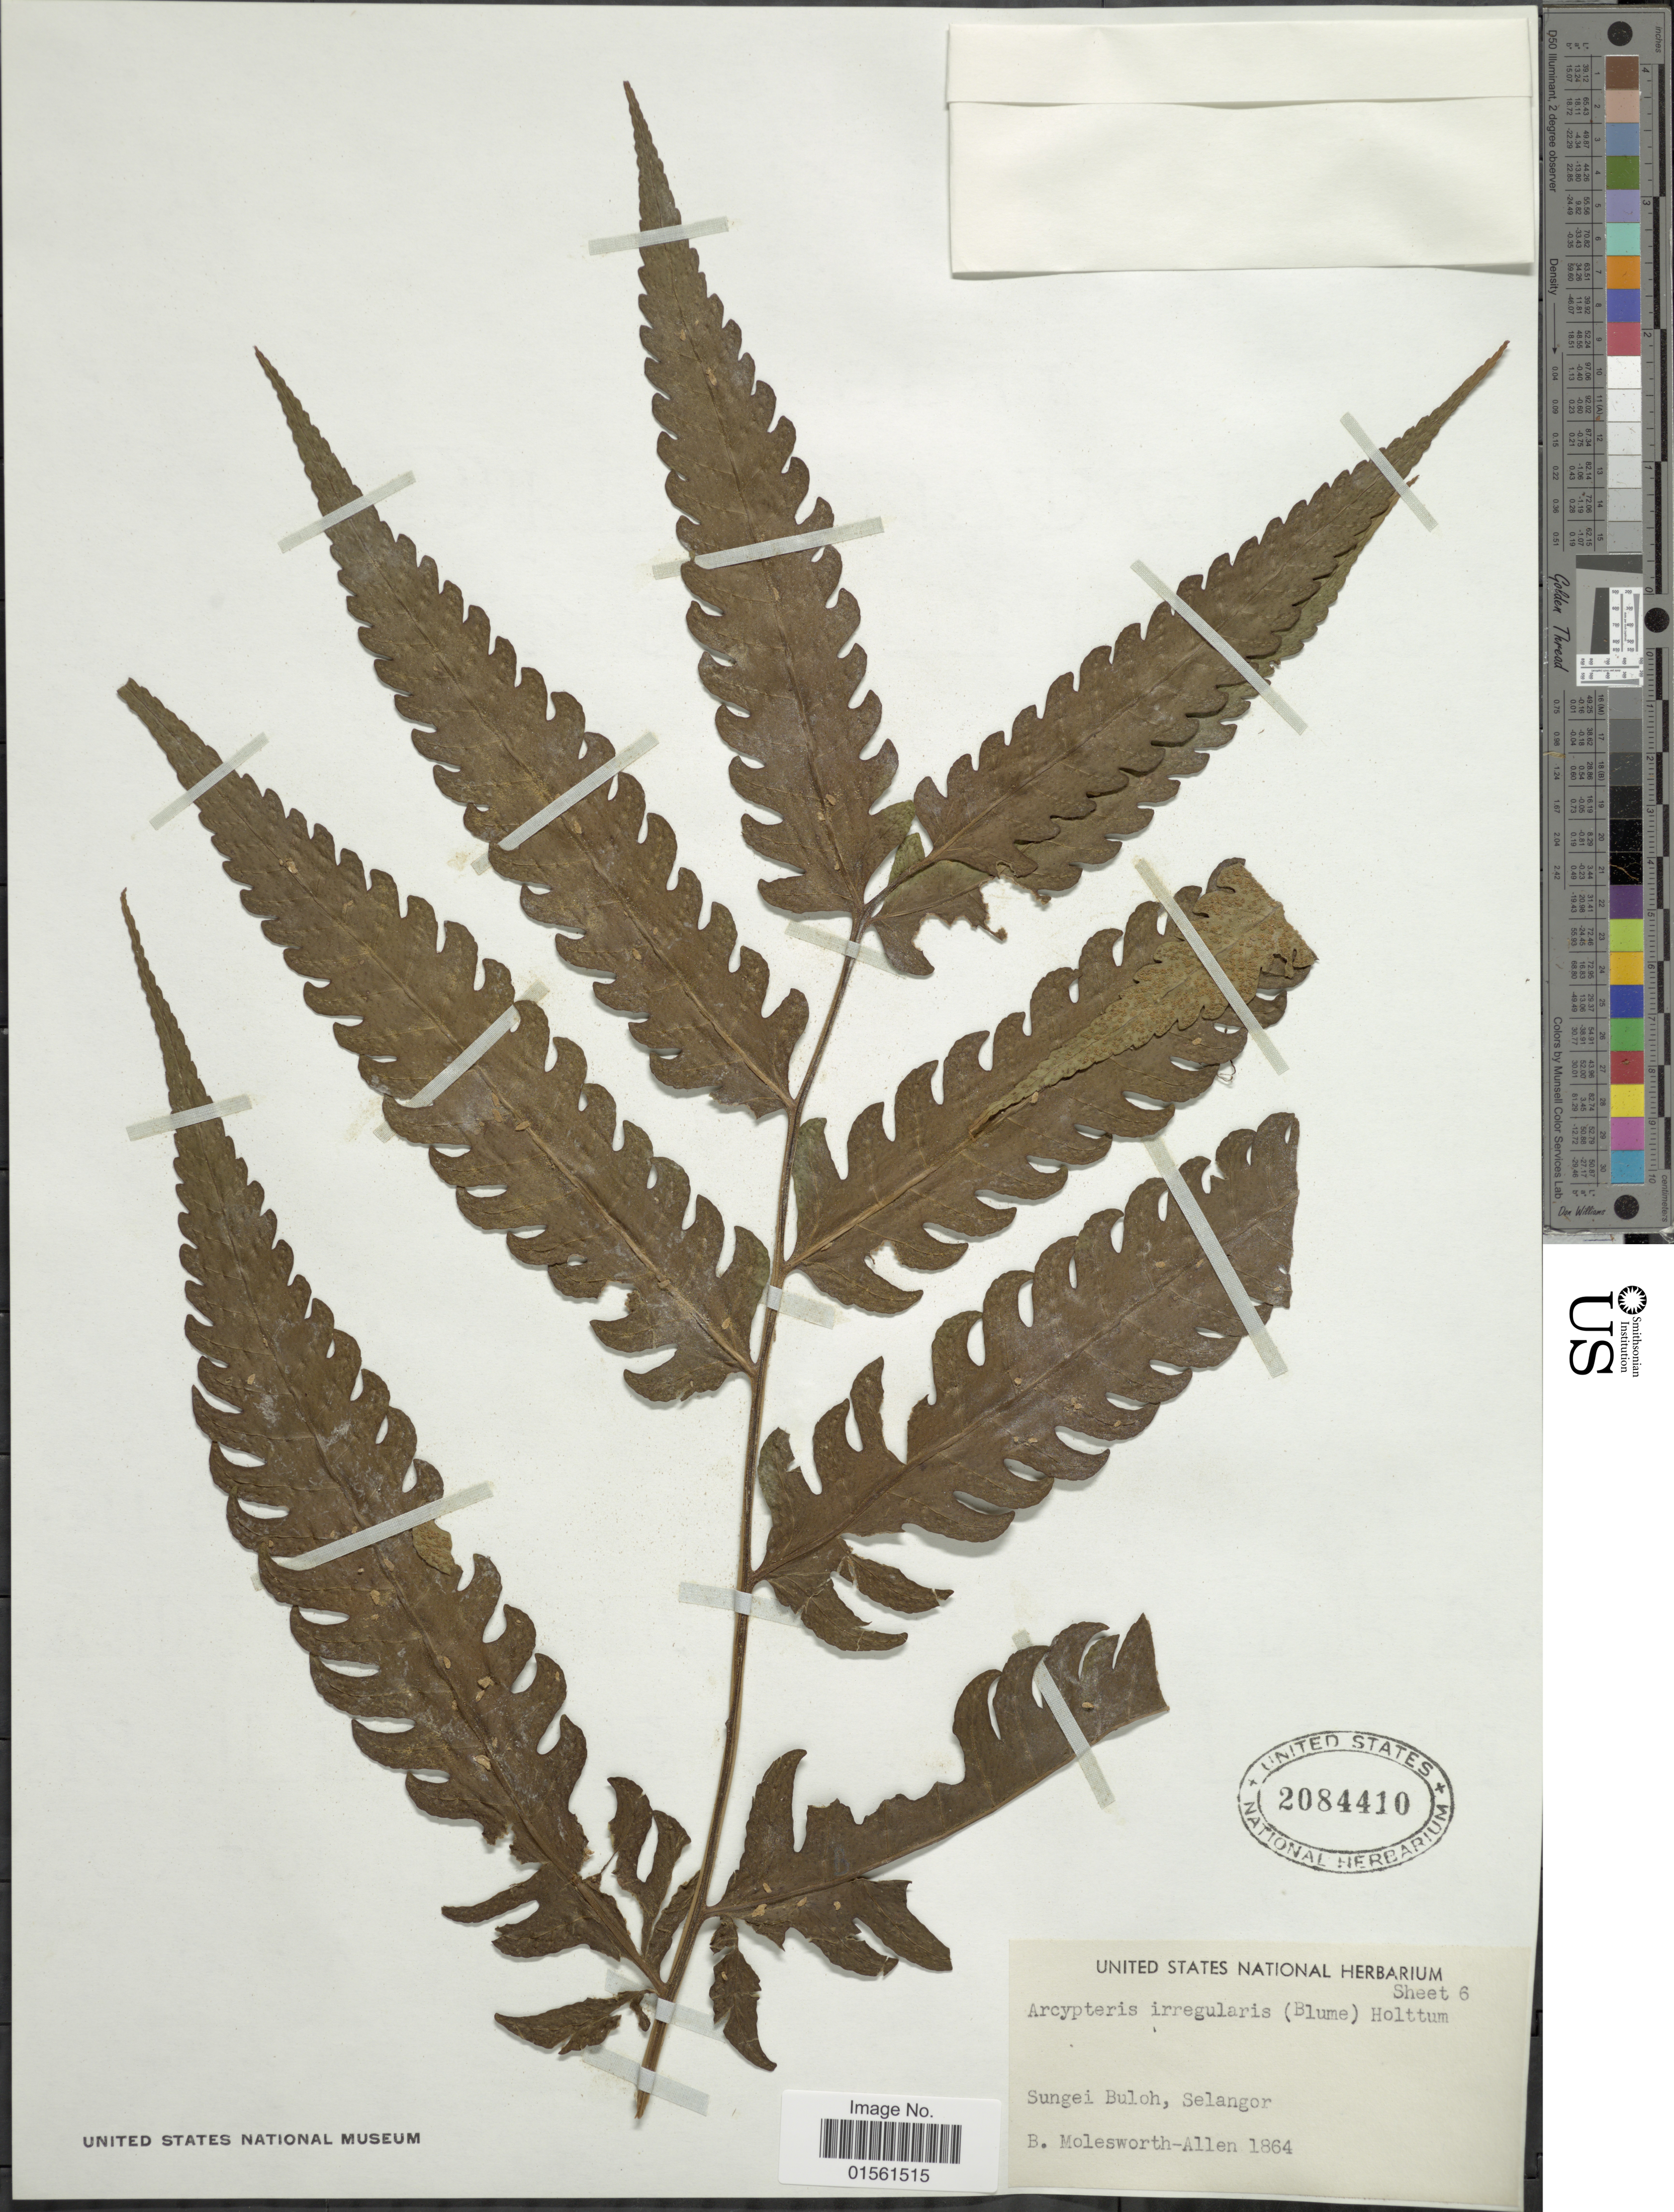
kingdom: Plantae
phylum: Tracheophyta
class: Polypodiopsida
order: Polypodiales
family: Dryopteridaceae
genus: Pleocnemia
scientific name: Pleocnemia irregularis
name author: (C. Presl) Holttum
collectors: B. E. G. Molesworth-Allen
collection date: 1864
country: Malaysia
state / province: Selangor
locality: Sungei Buloh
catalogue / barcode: US 2084410